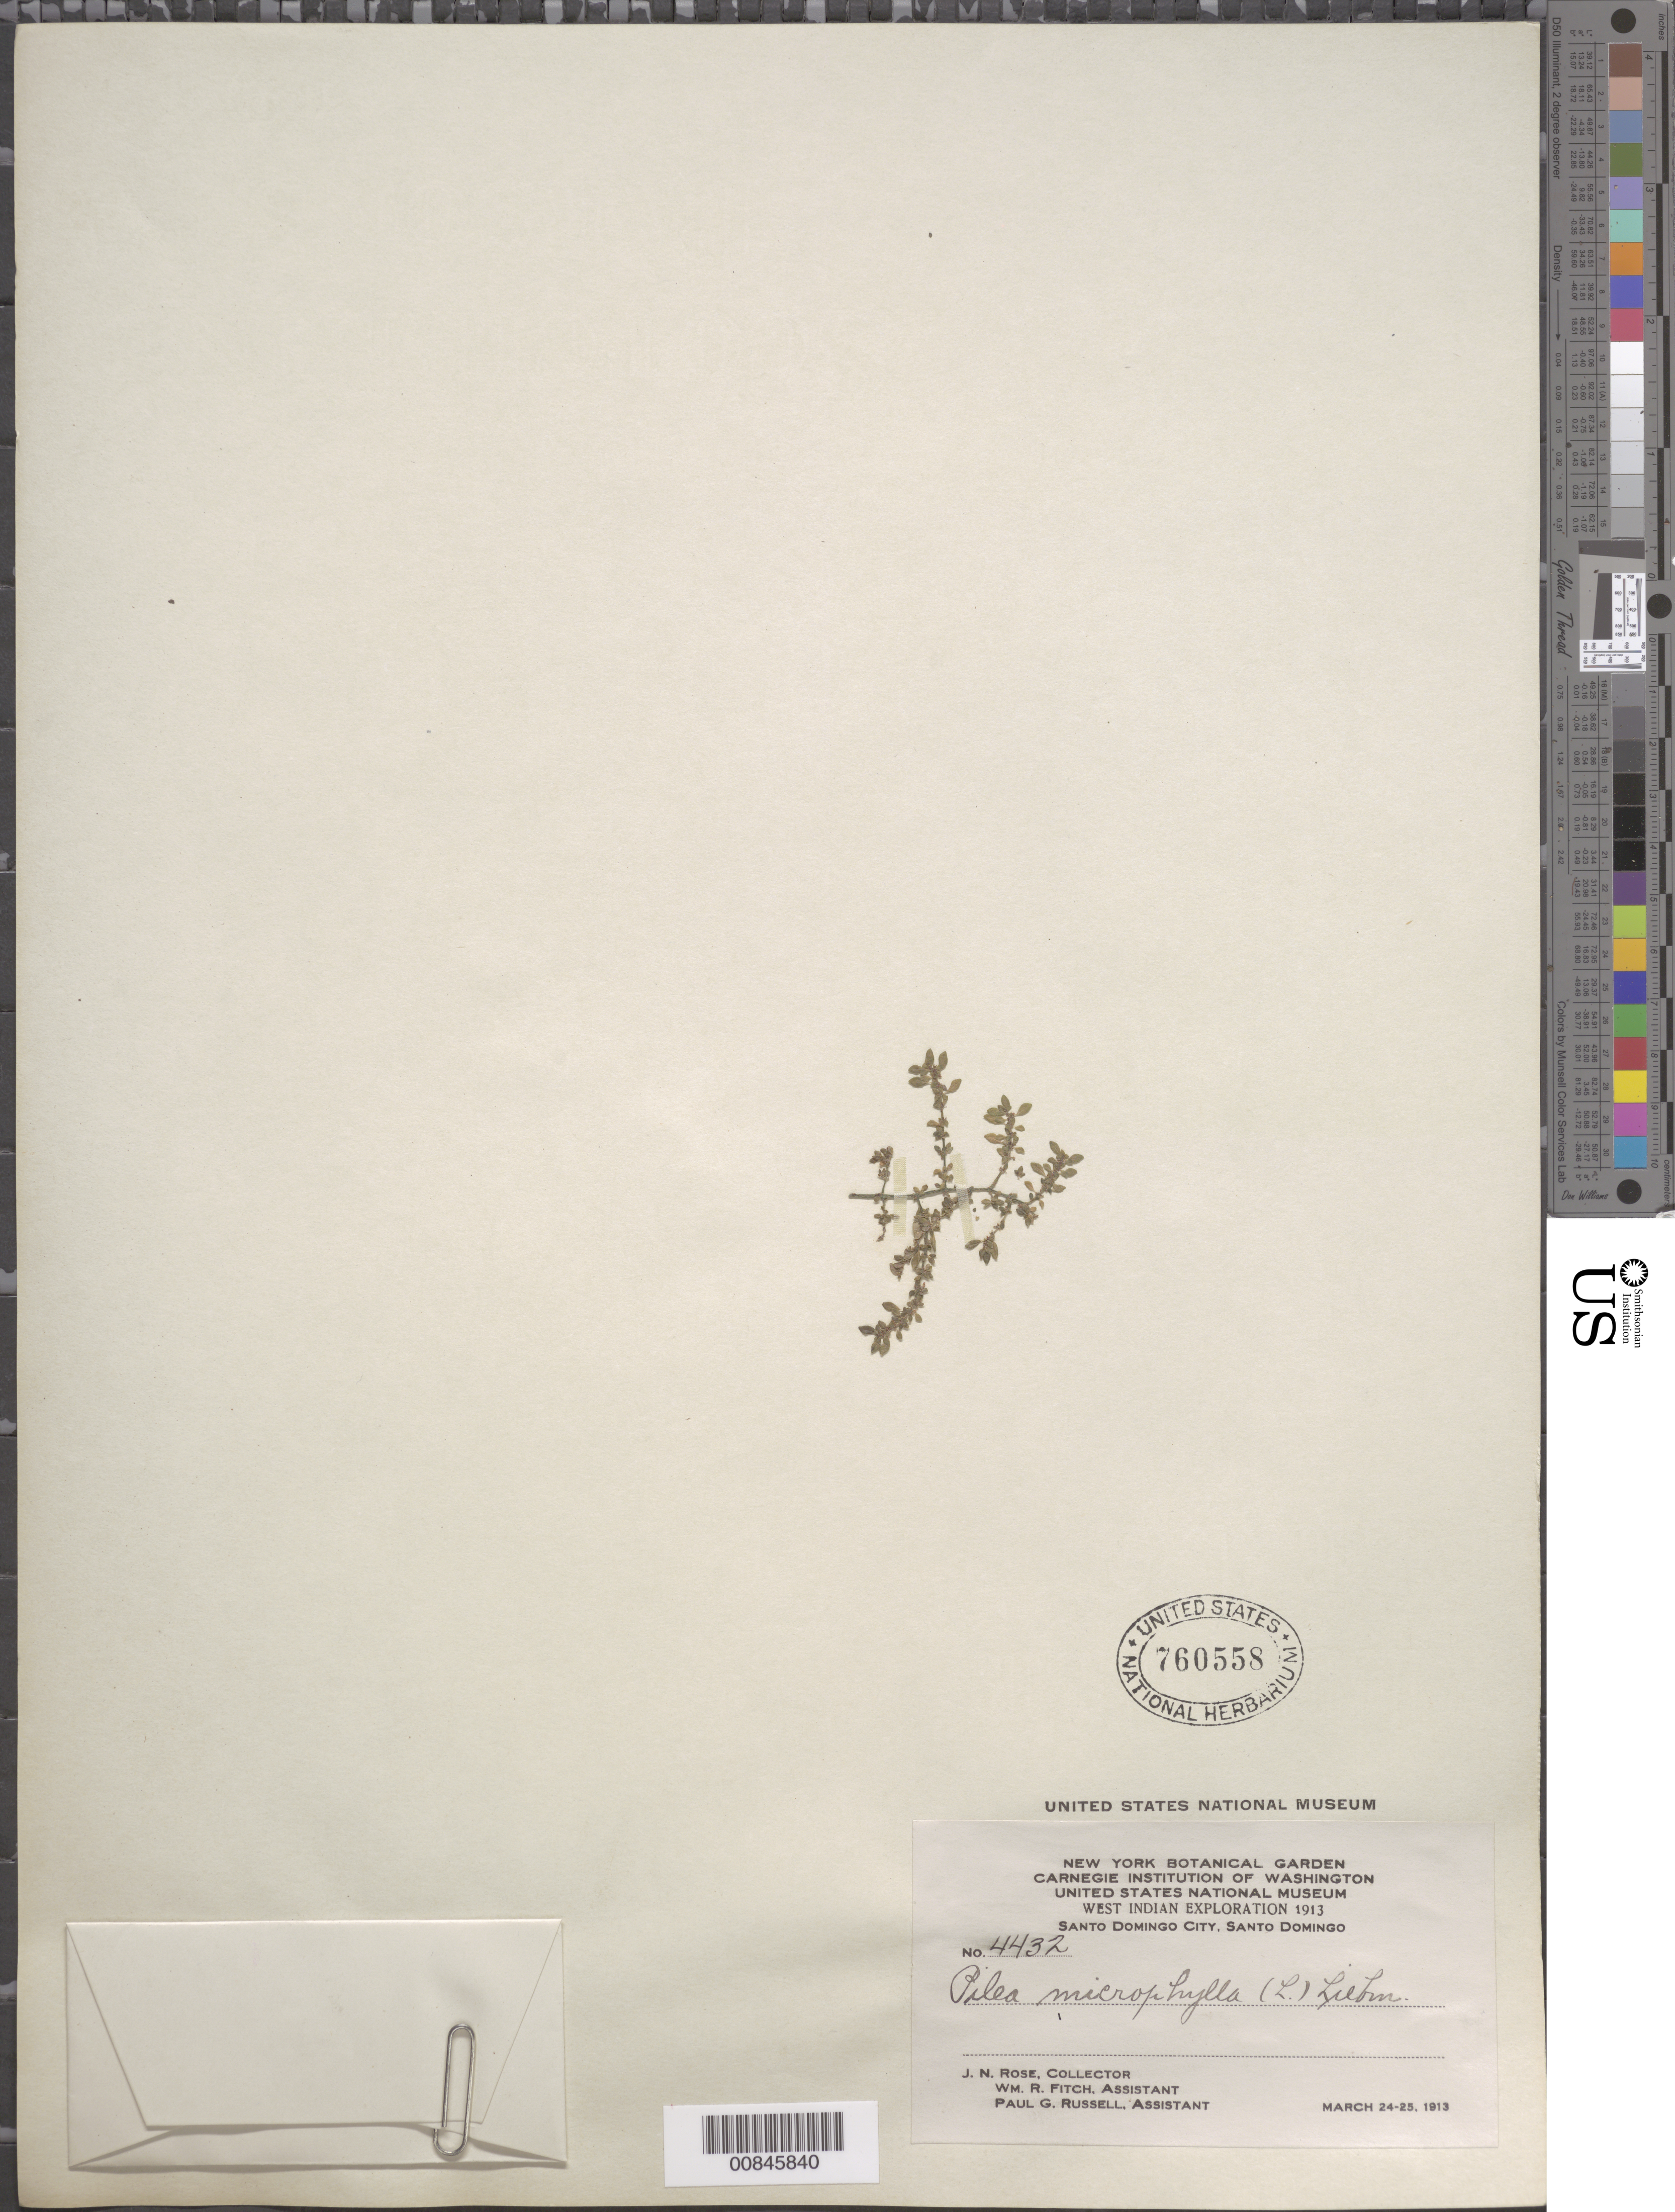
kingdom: Plantae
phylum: Tracheophyta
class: Magnoliopsida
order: Rosales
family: Urticaceae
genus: Pilea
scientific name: Pilea microphylla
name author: (L.) Liebm.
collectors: J. N. Rose, W. R. Fitch & P. G. Russell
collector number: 4432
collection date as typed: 24 Mar 1913 to 25 Mar 1913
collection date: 1913-03-24/1913-03-25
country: Dominican Republic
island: Hispaniola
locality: Santo Domingo City, Santo Domingo.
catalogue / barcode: US 760558